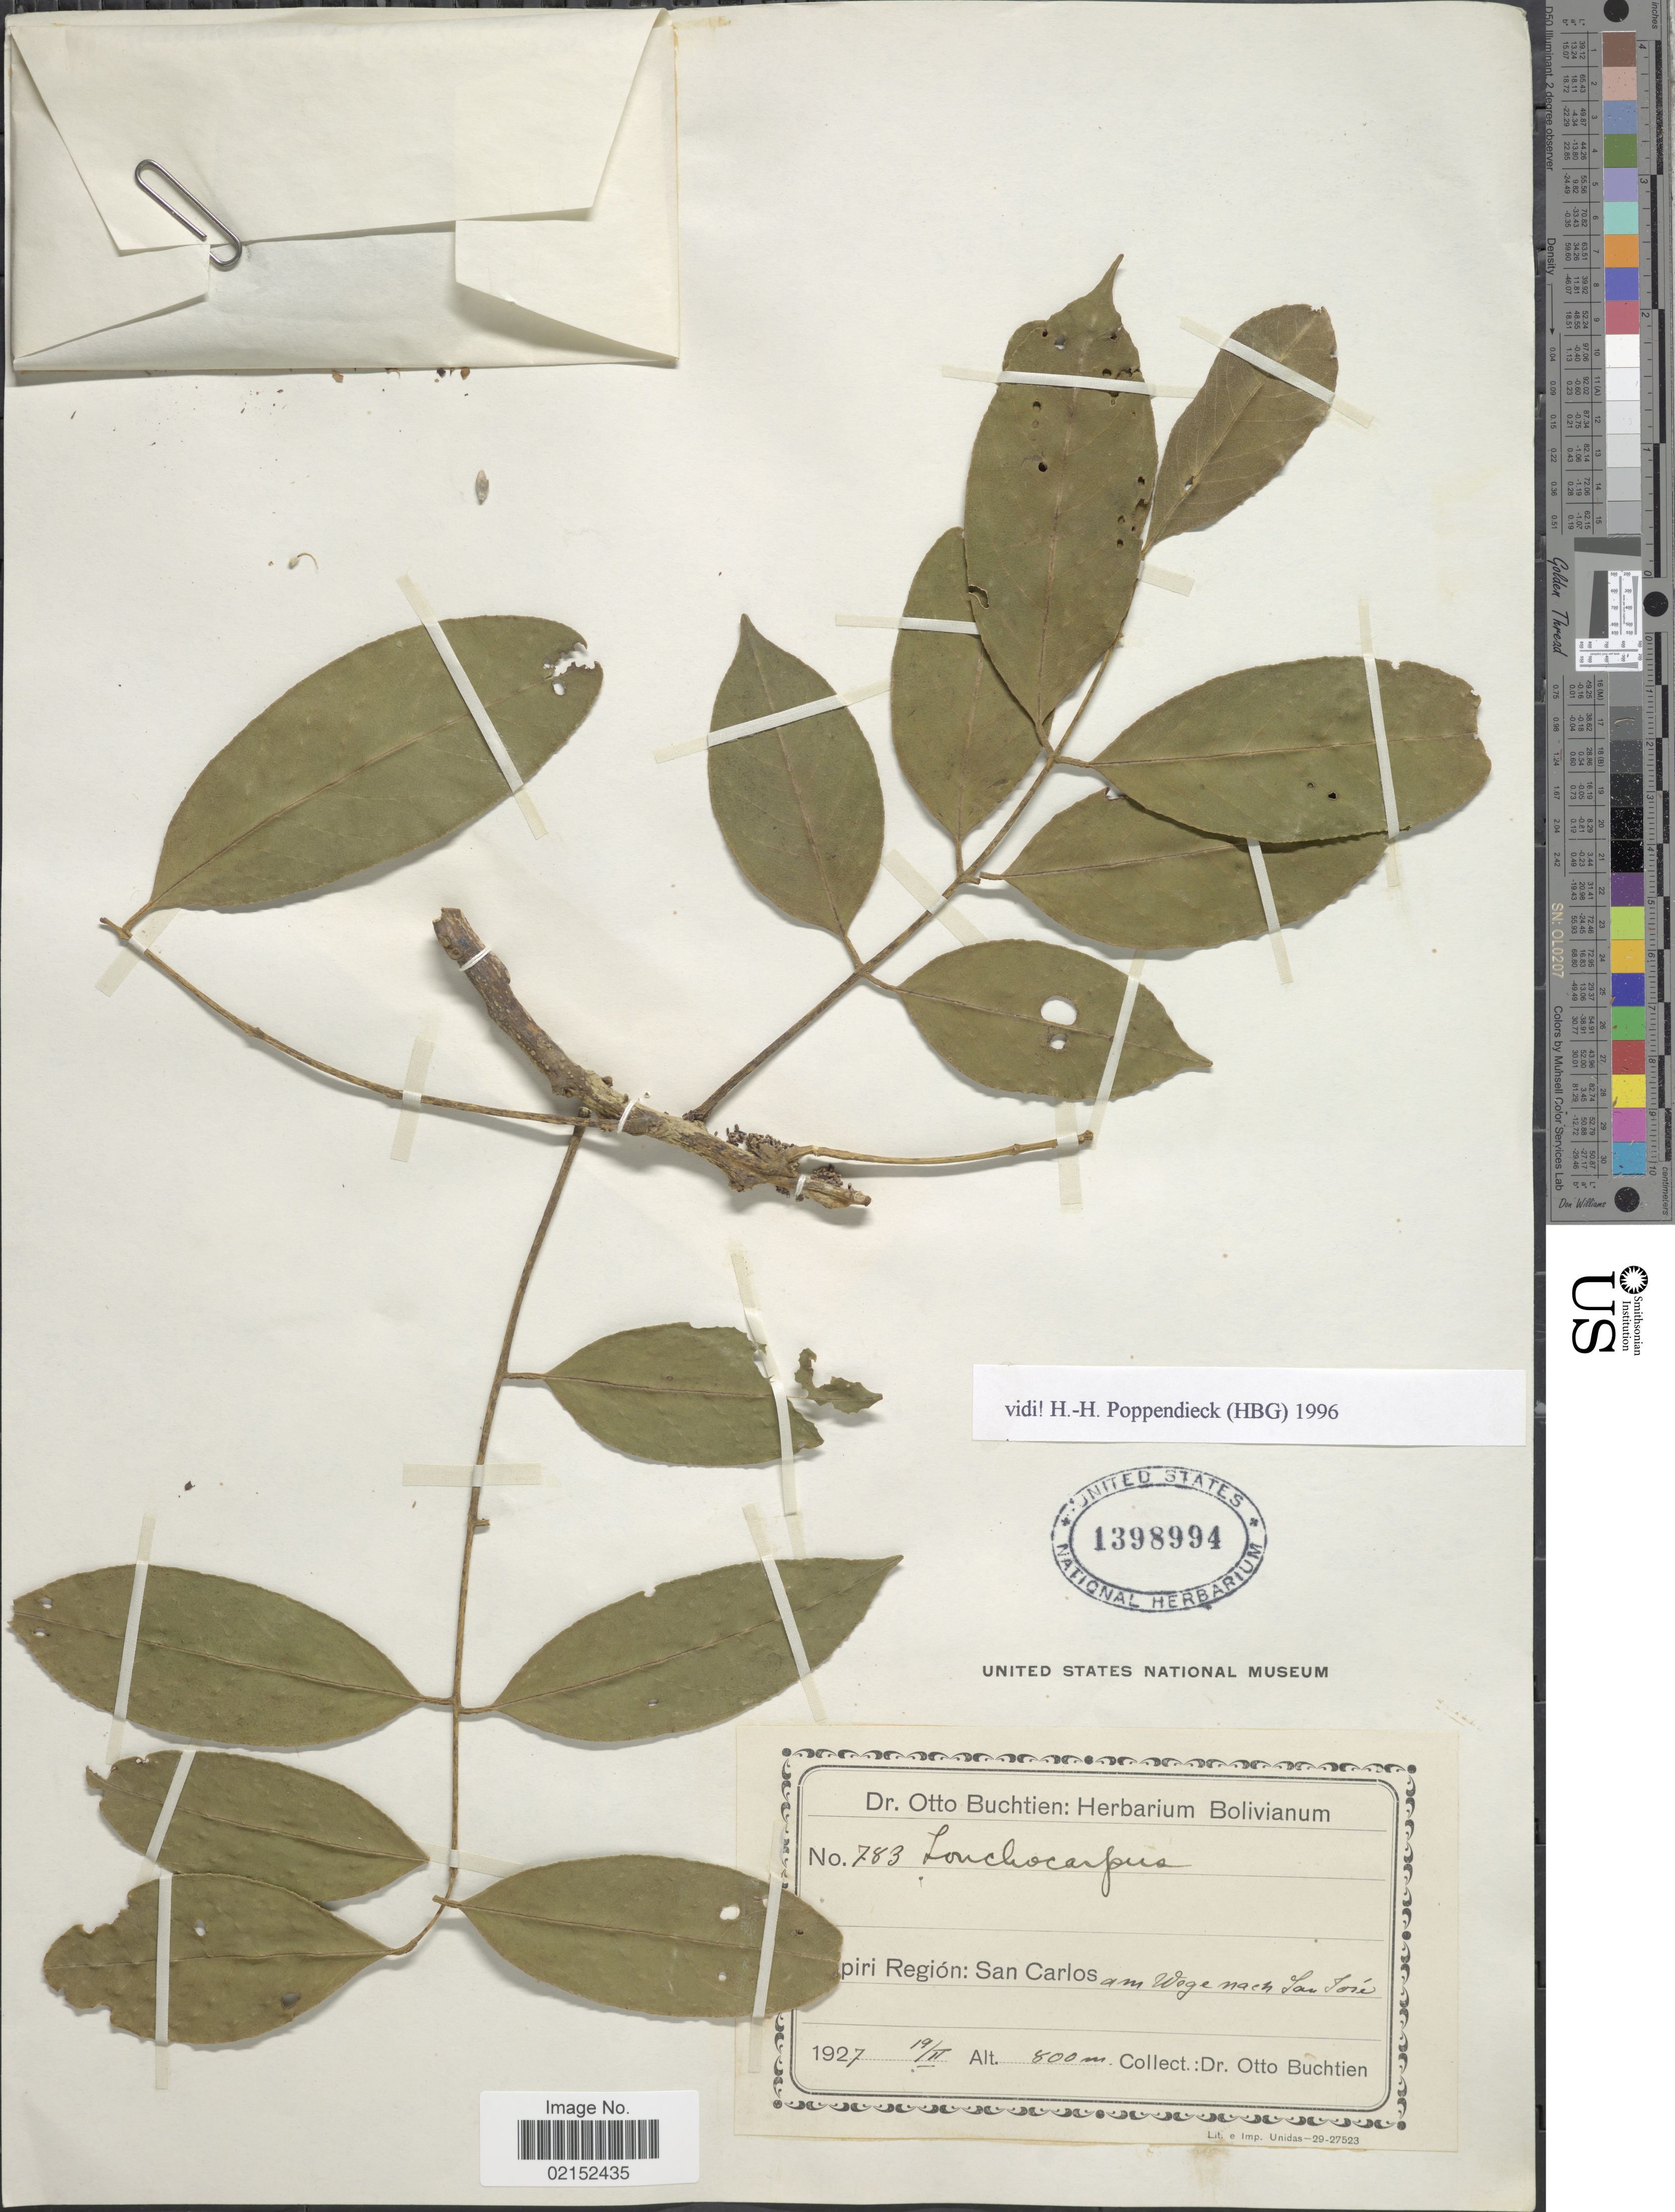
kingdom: Plantae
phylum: Tracheophyta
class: Magnoliopsida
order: Fabales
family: Fabaceae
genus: Lonchocarpus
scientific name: Lonchocarpus sp.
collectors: O. Buchtien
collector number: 783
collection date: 1927-02-19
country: Bolivia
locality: Mapiri Region: San Carlos am Wege nach San Jose.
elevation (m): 800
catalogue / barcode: US 1398994